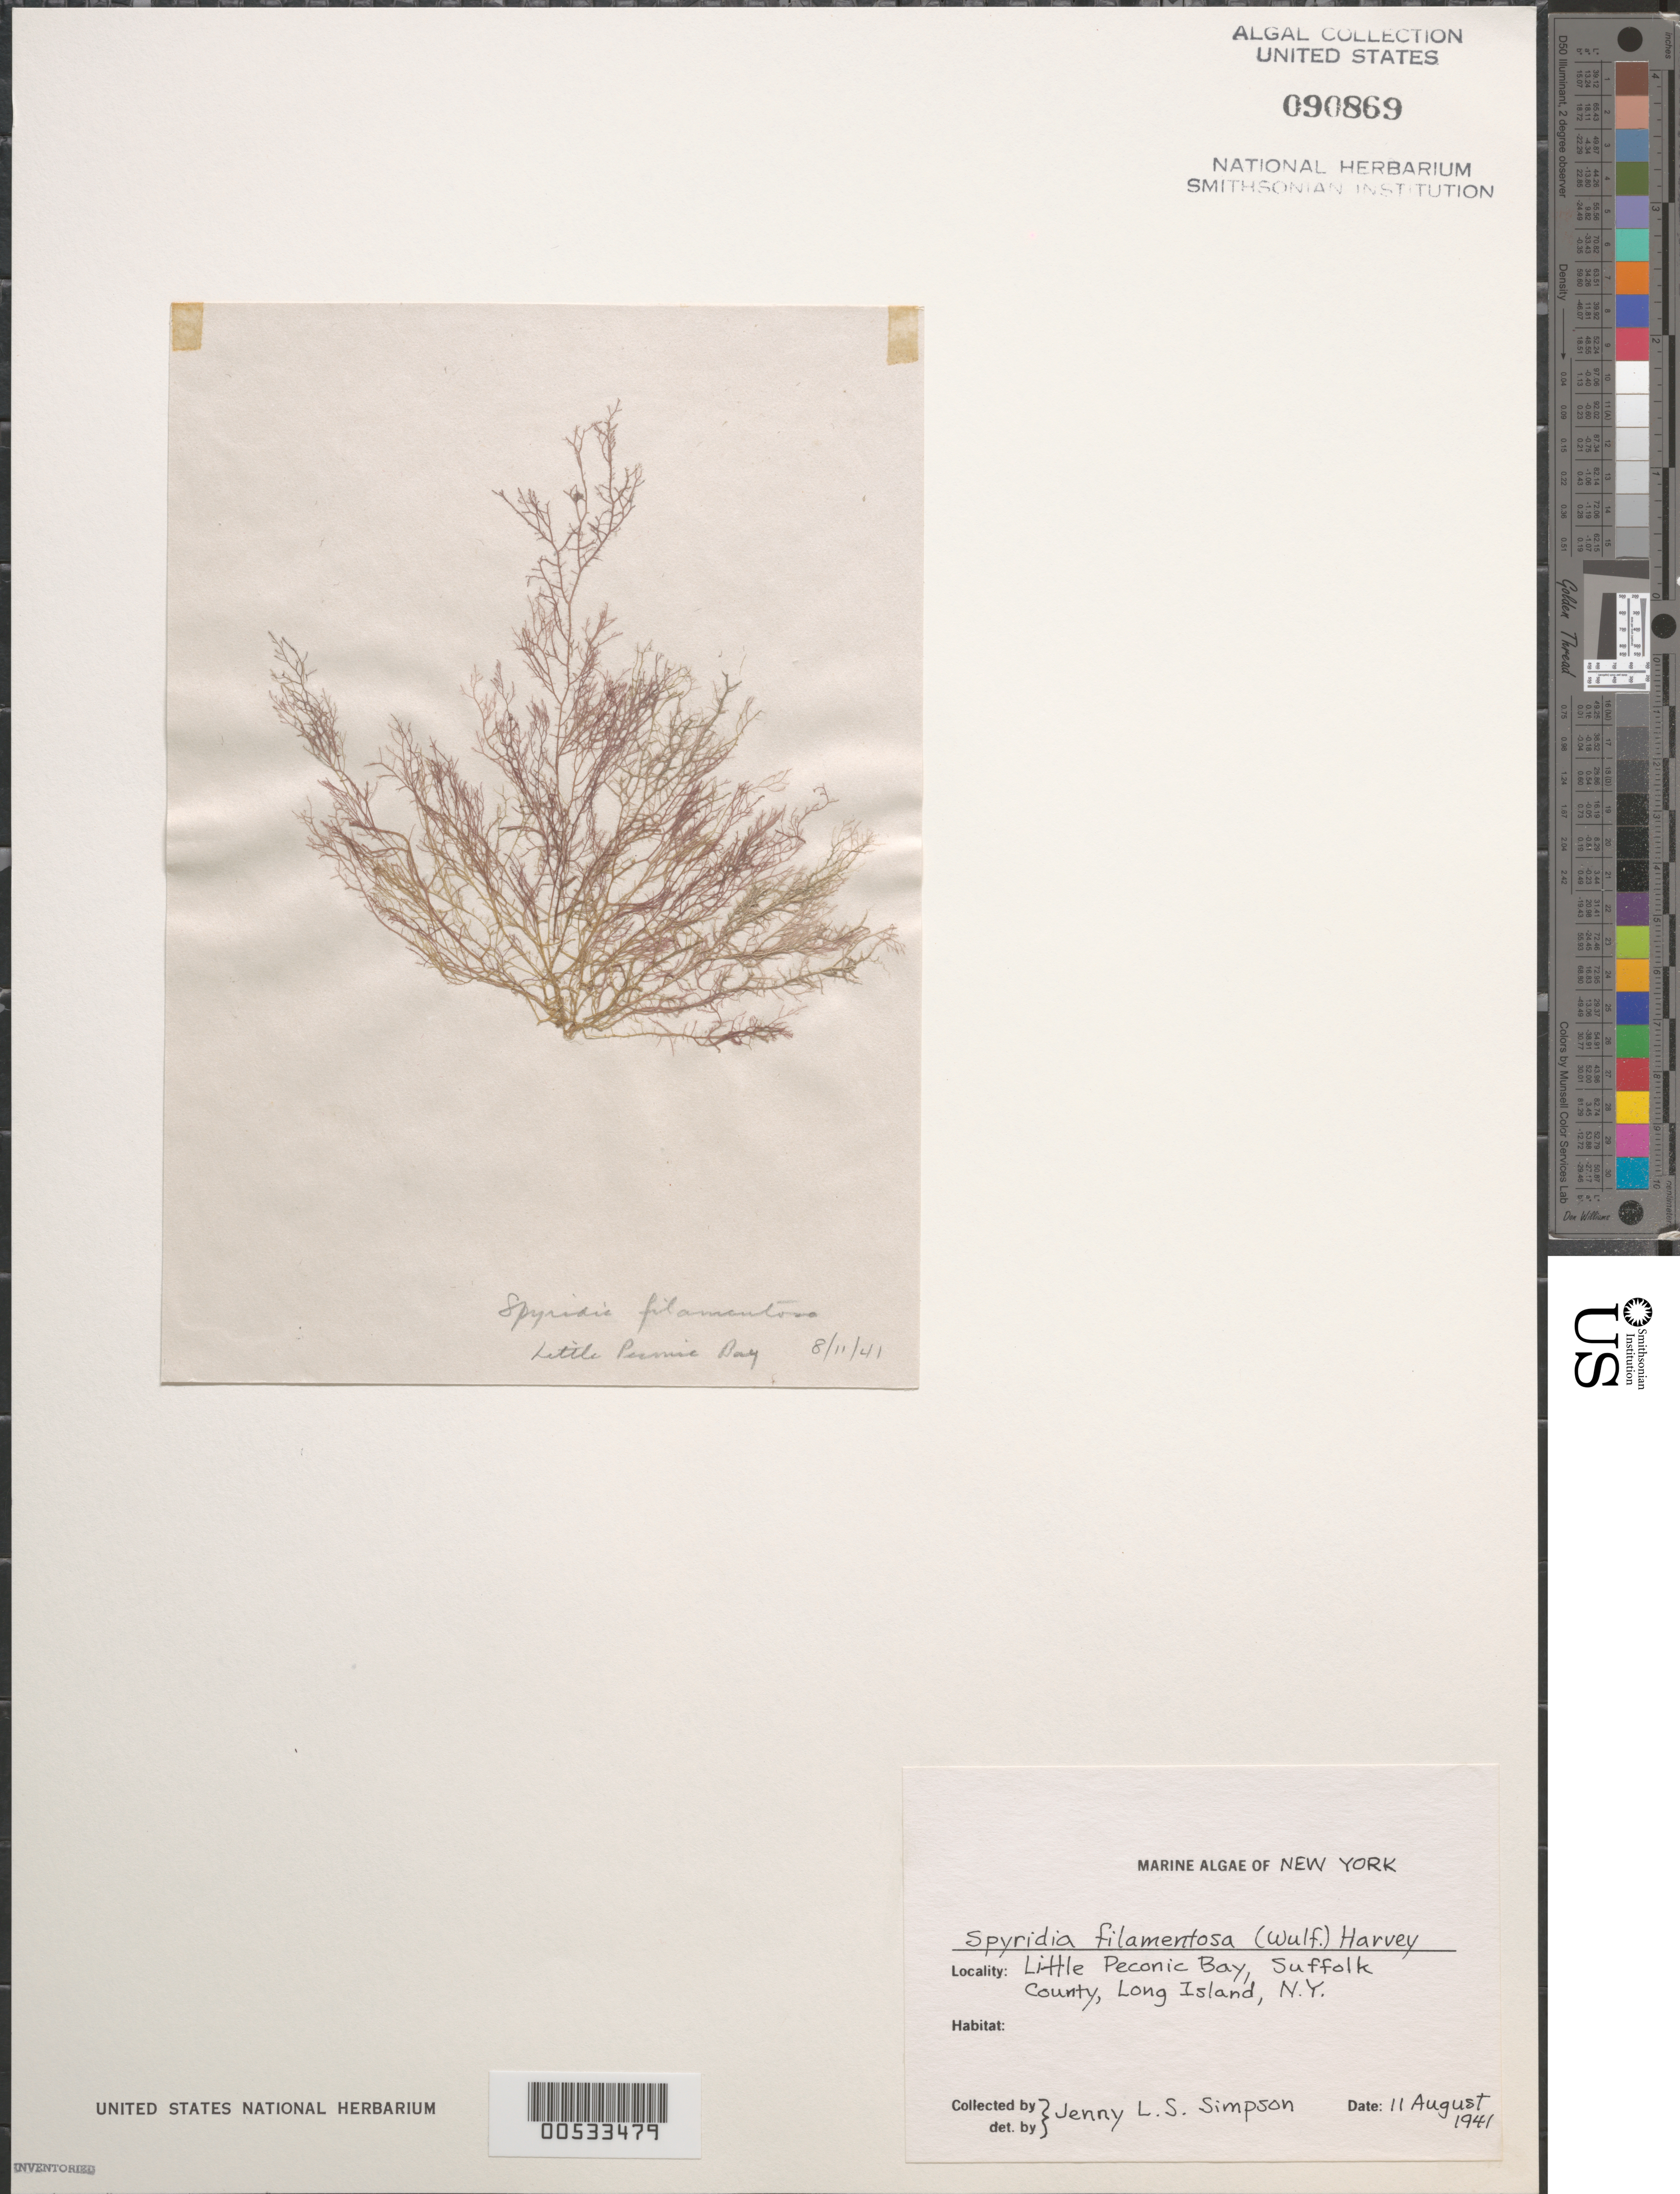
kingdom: Plantae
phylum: Rhodophyta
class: Florideophyceae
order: Ceramiales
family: Spyridiaceae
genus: Spyridia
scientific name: Spyridia filamentosa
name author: (Wulfen) Harv.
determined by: Simpson, J. L. S.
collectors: J. Simpson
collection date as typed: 11 Aug 1941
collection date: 1941-08-11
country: United States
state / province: New York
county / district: Suffolk County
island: Long Island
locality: Little Peconic Bay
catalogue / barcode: US 90869